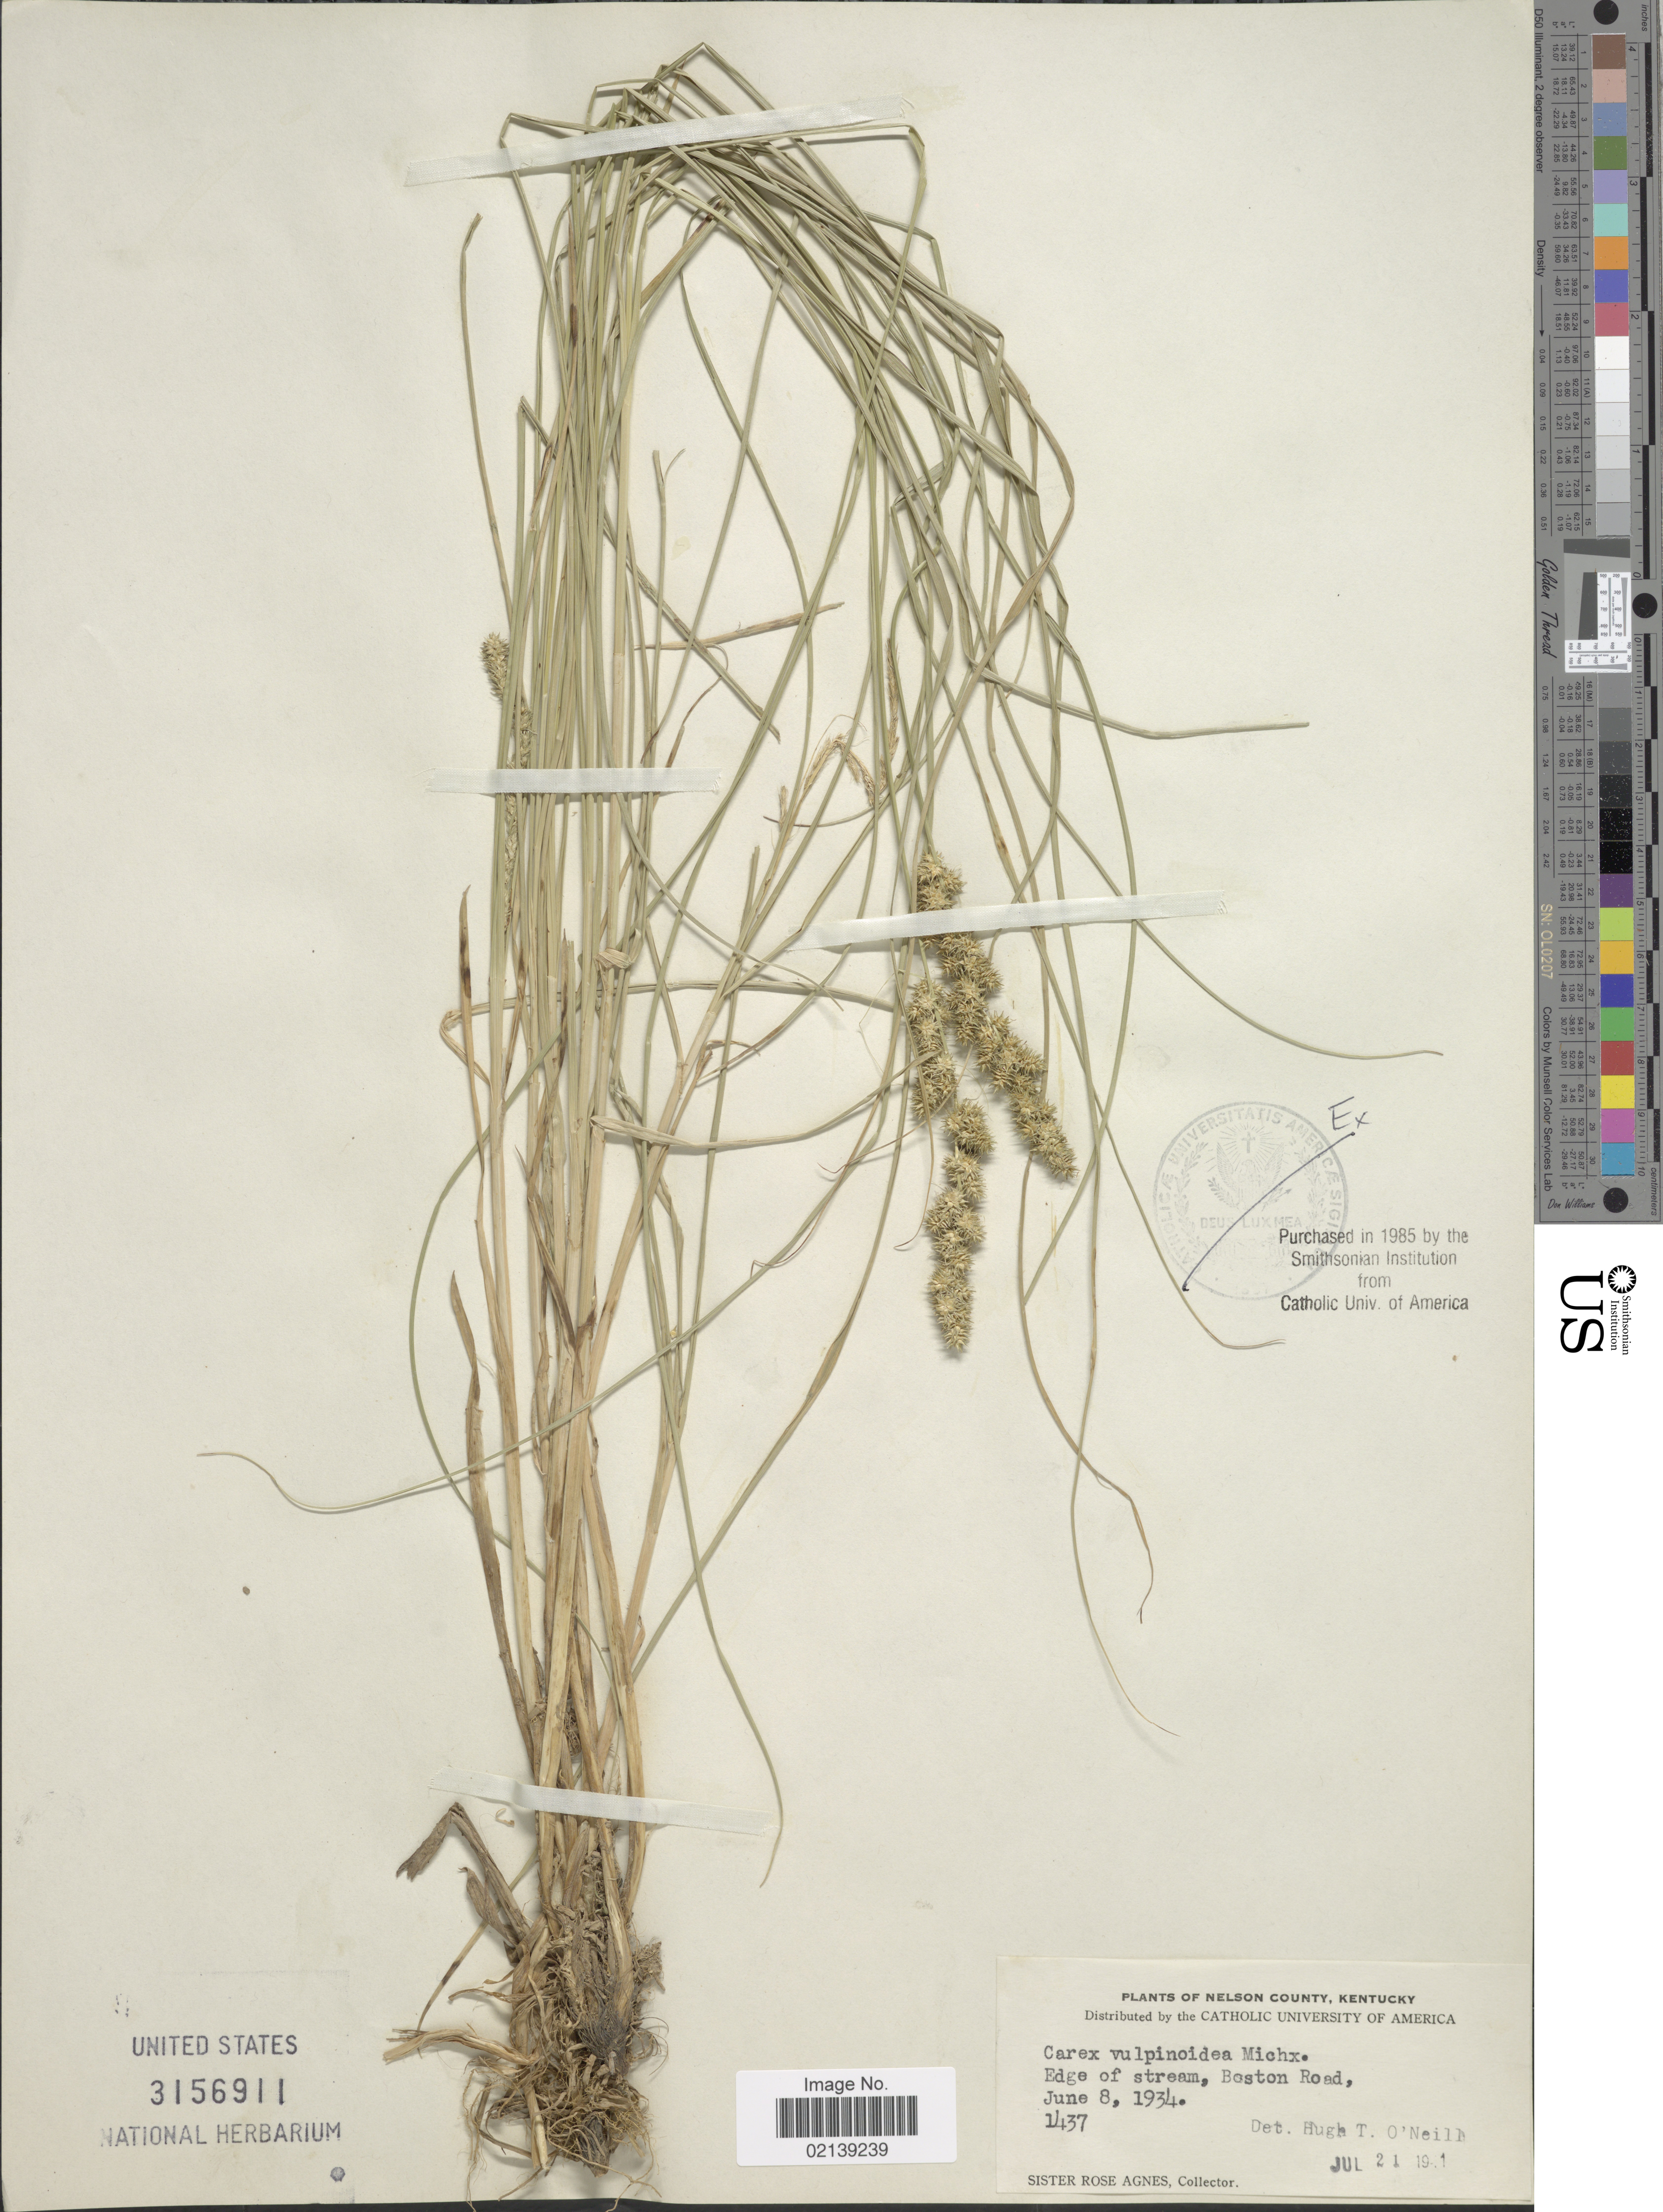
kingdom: Plantae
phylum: Tracheophyta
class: Liliopsida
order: Poales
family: Cyperaceae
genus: Carex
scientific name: Carex vulpinoidea Michx.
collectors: Sister Rose Agnes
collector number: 1437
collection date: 1934-06-08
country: United States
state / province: Kentucky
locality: Nelson County, edge of stream, Boston Road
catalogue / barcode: US 3156911